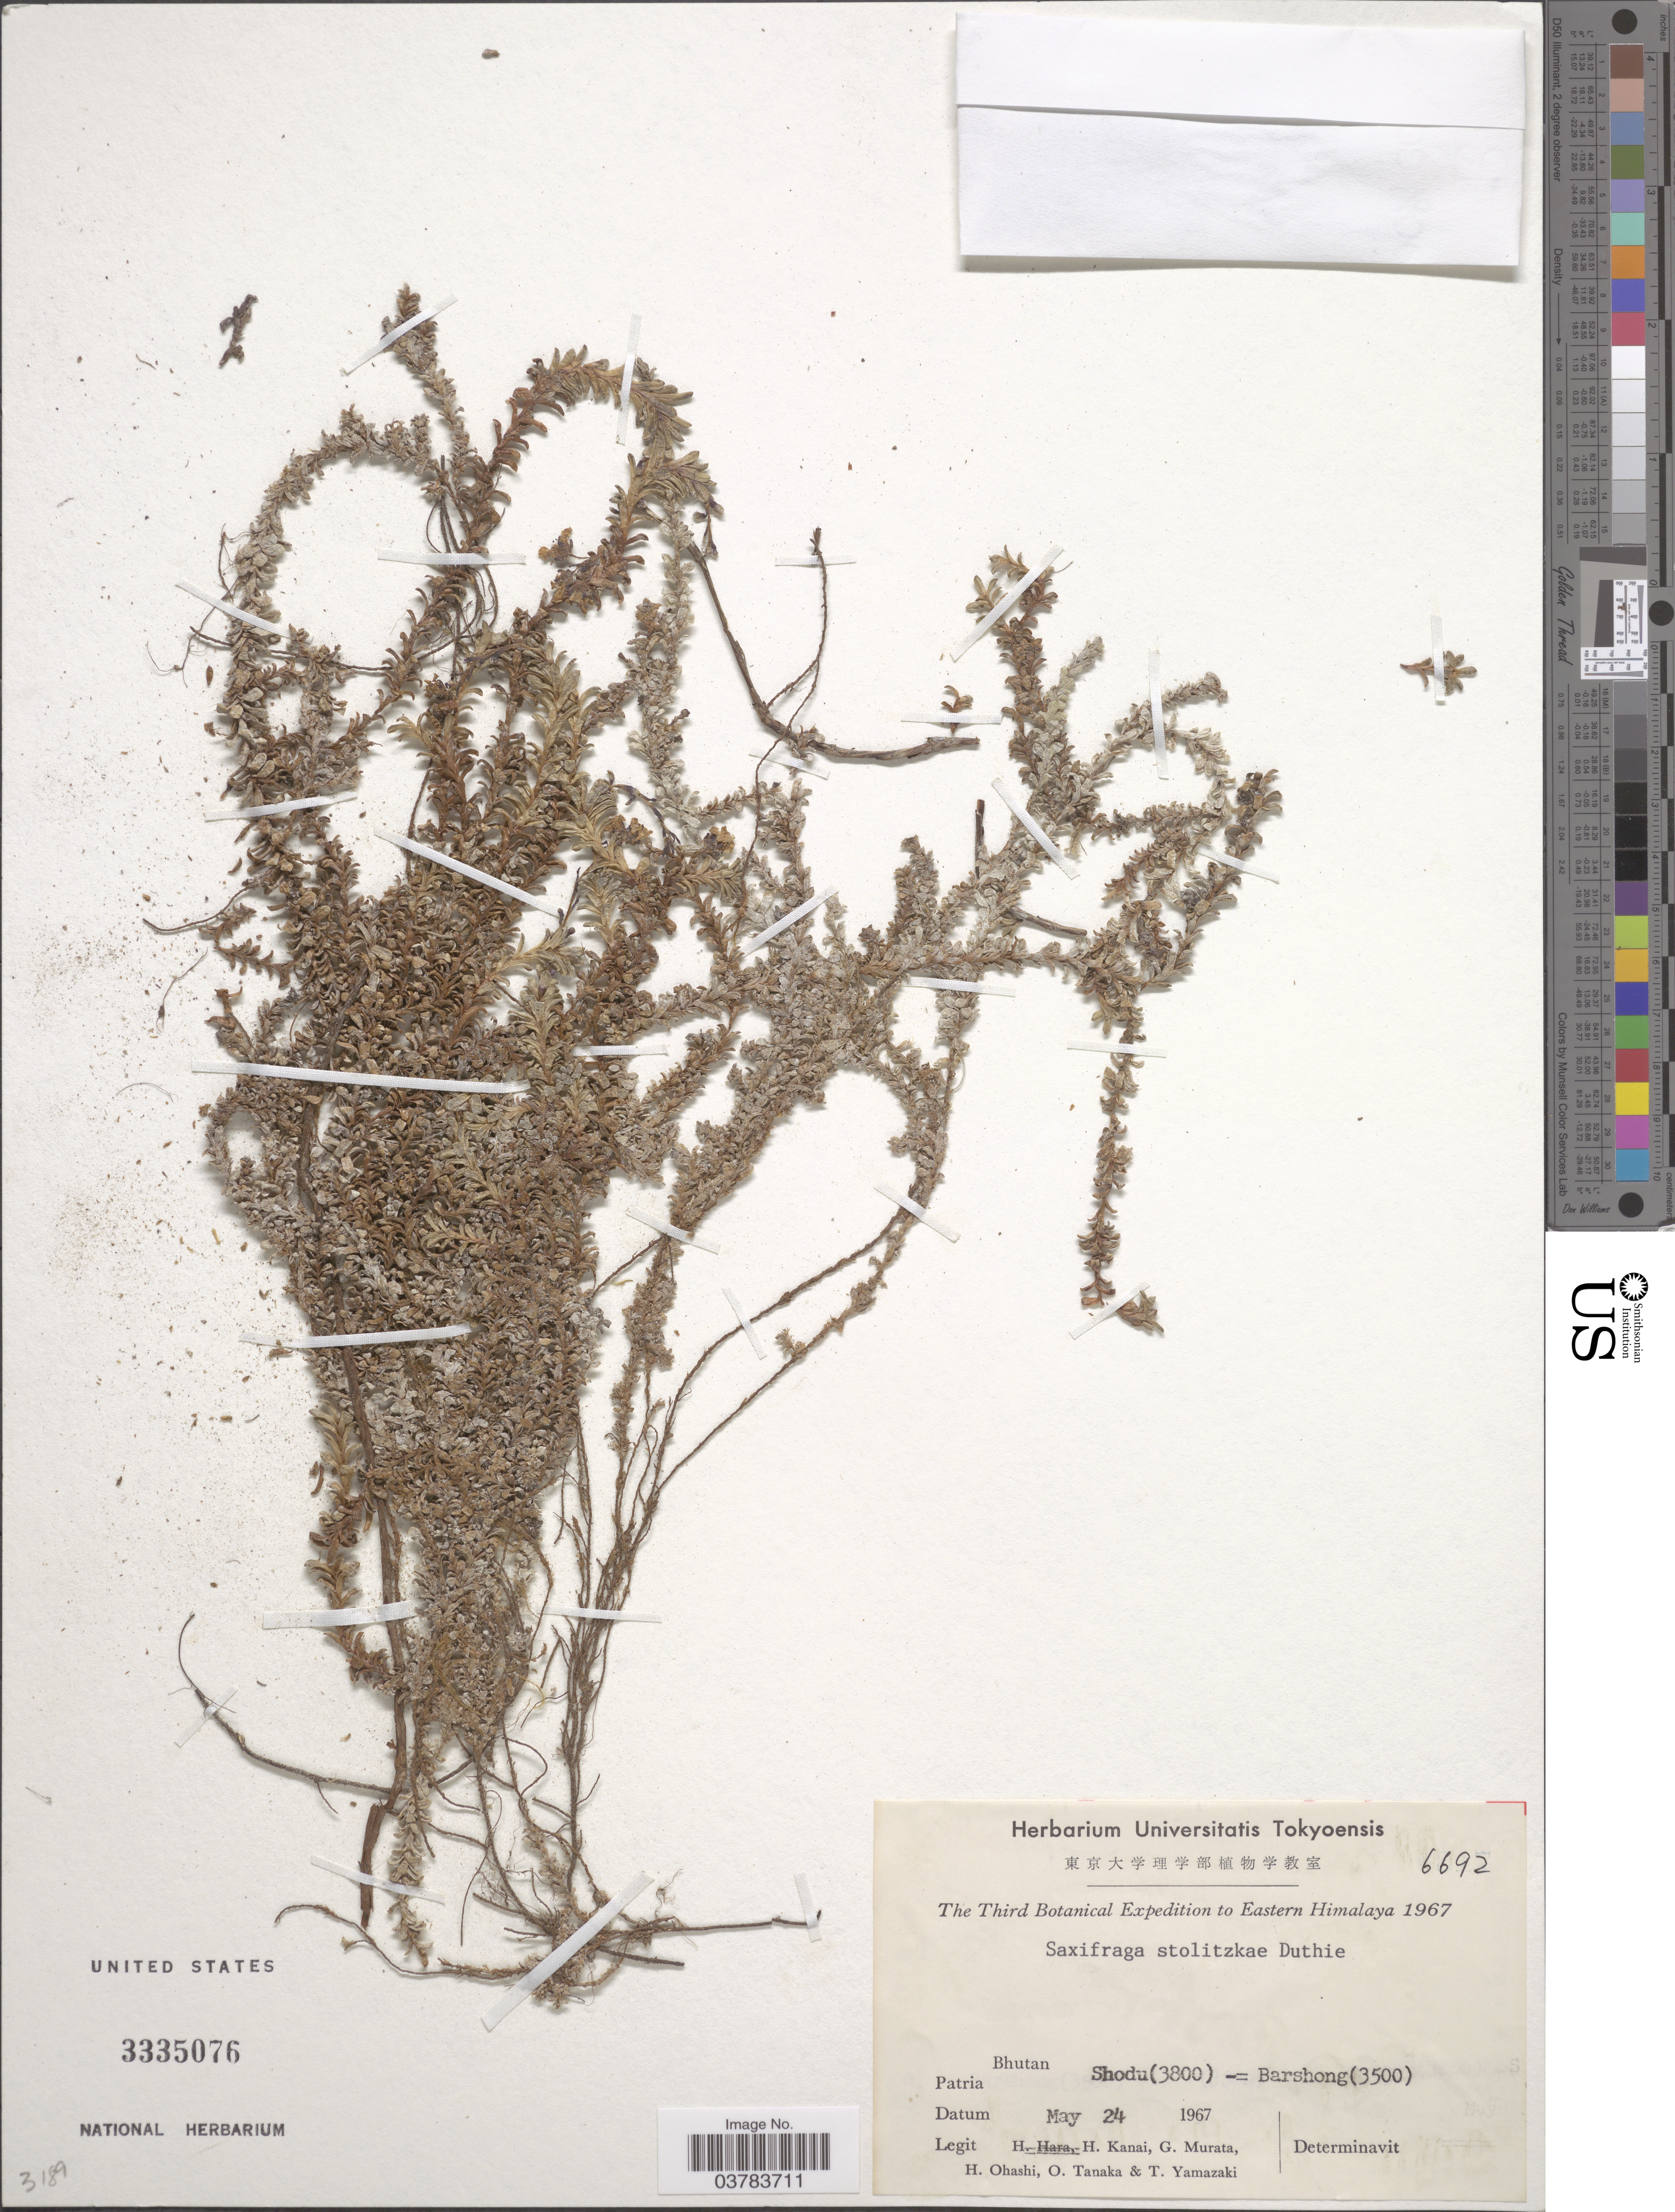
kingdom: Plantae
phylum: Tracheophyta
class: Magnoliopsida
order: Saxifragales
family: Saxifragaceae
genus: Saxifraga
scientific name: Saxifraga stolitzkae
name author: Duthie ex Engl. & Irmsch.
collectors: H. Kanai, G. Murata, H. Ohashi, O. Tanaka & T. Yamazaki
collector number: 6692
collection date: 1967-05-24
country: Bhutan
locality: The Third Botanical Expedition to Eastern Himalaya 1967. Patria Bhutan SHodu (3800) -= Barshong (3500).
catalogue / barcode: US 3335076